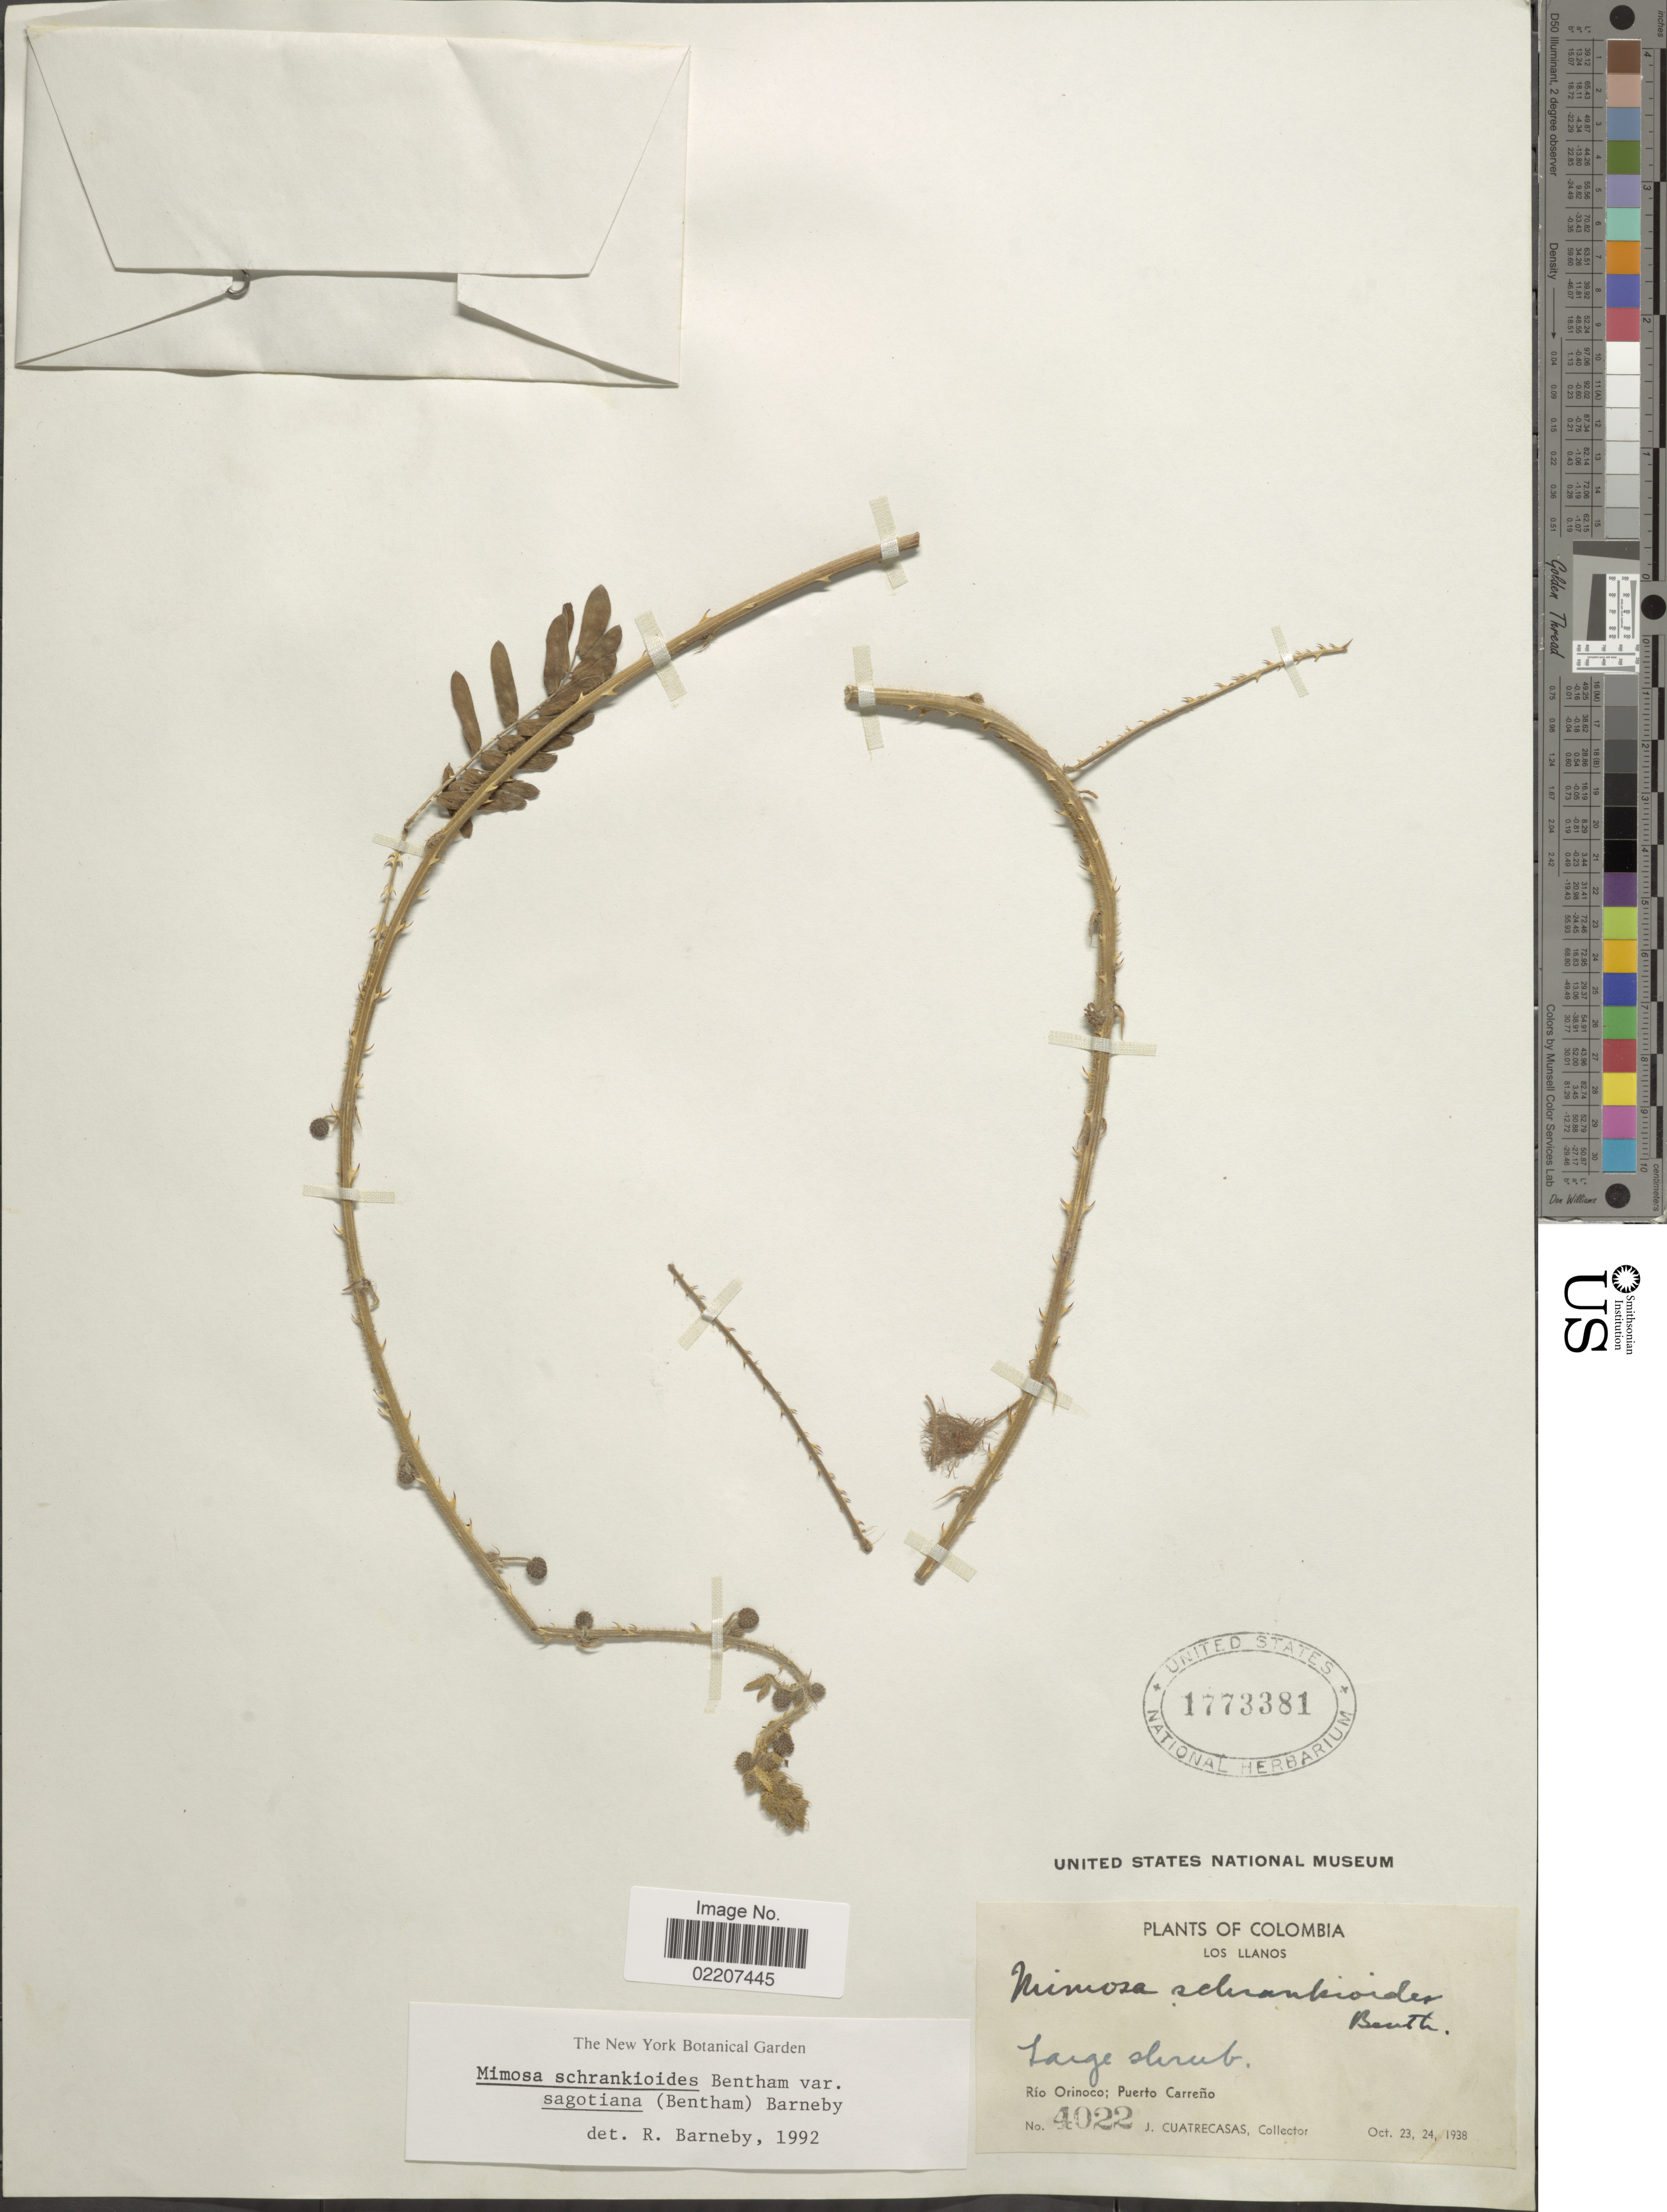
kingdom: Plantae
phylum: Tracheophyta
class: Magnoliopsida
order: Fabales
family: Fabaceae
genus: Mimosa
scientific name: Mimosa schrankioides var. sagotiana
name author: (Benth.) Barneby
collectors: J. Cuatrecasas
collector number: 4022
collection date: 1938-10-23/1938-10-24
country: Colombia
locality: Los Llanos, Rio Orinoco, Puerto Carreno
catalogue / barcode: US 1773381